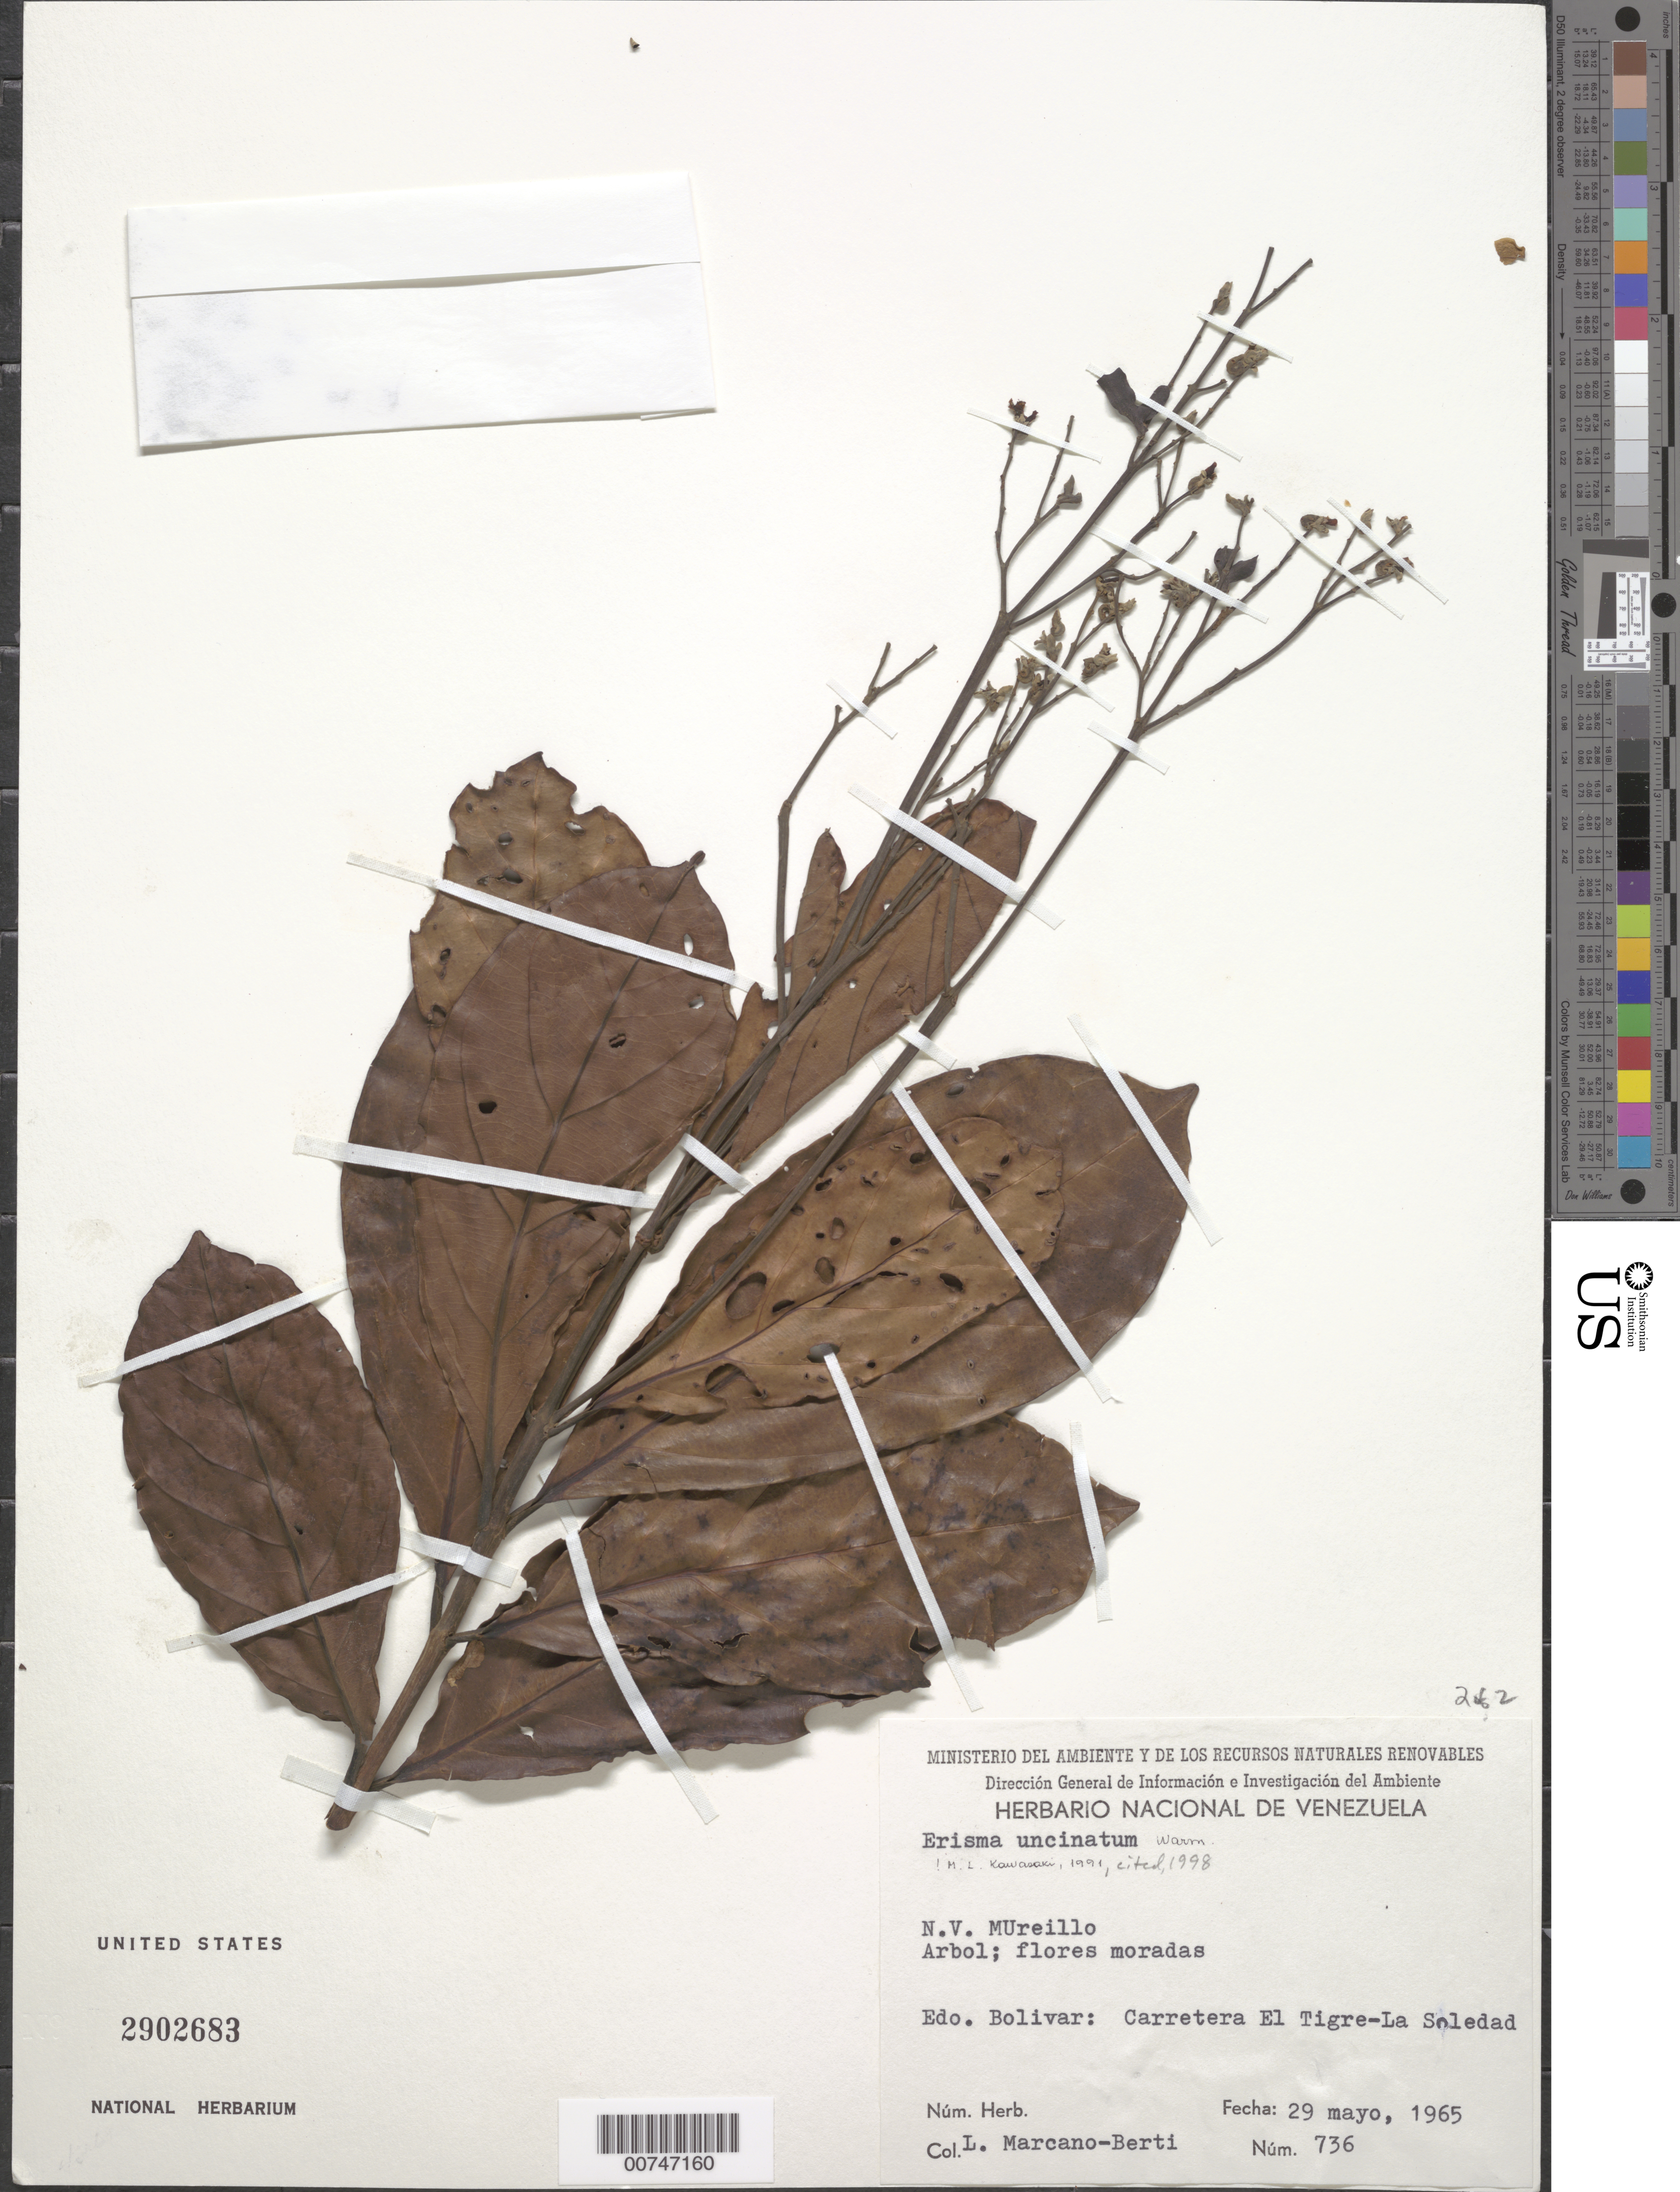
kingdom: Plantae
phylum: Tracheophyta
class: Magnoliopsida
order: Myrtales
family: Vochysiaceae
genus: Erisma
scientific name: Erisma uncinatum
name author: Warm.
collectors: L. Marcano-Berti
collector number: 736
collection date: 1965-05-29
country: Venezuela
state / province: Bolivar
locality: Carretera El Tigre-La Soledad.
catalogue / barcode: US 2902683